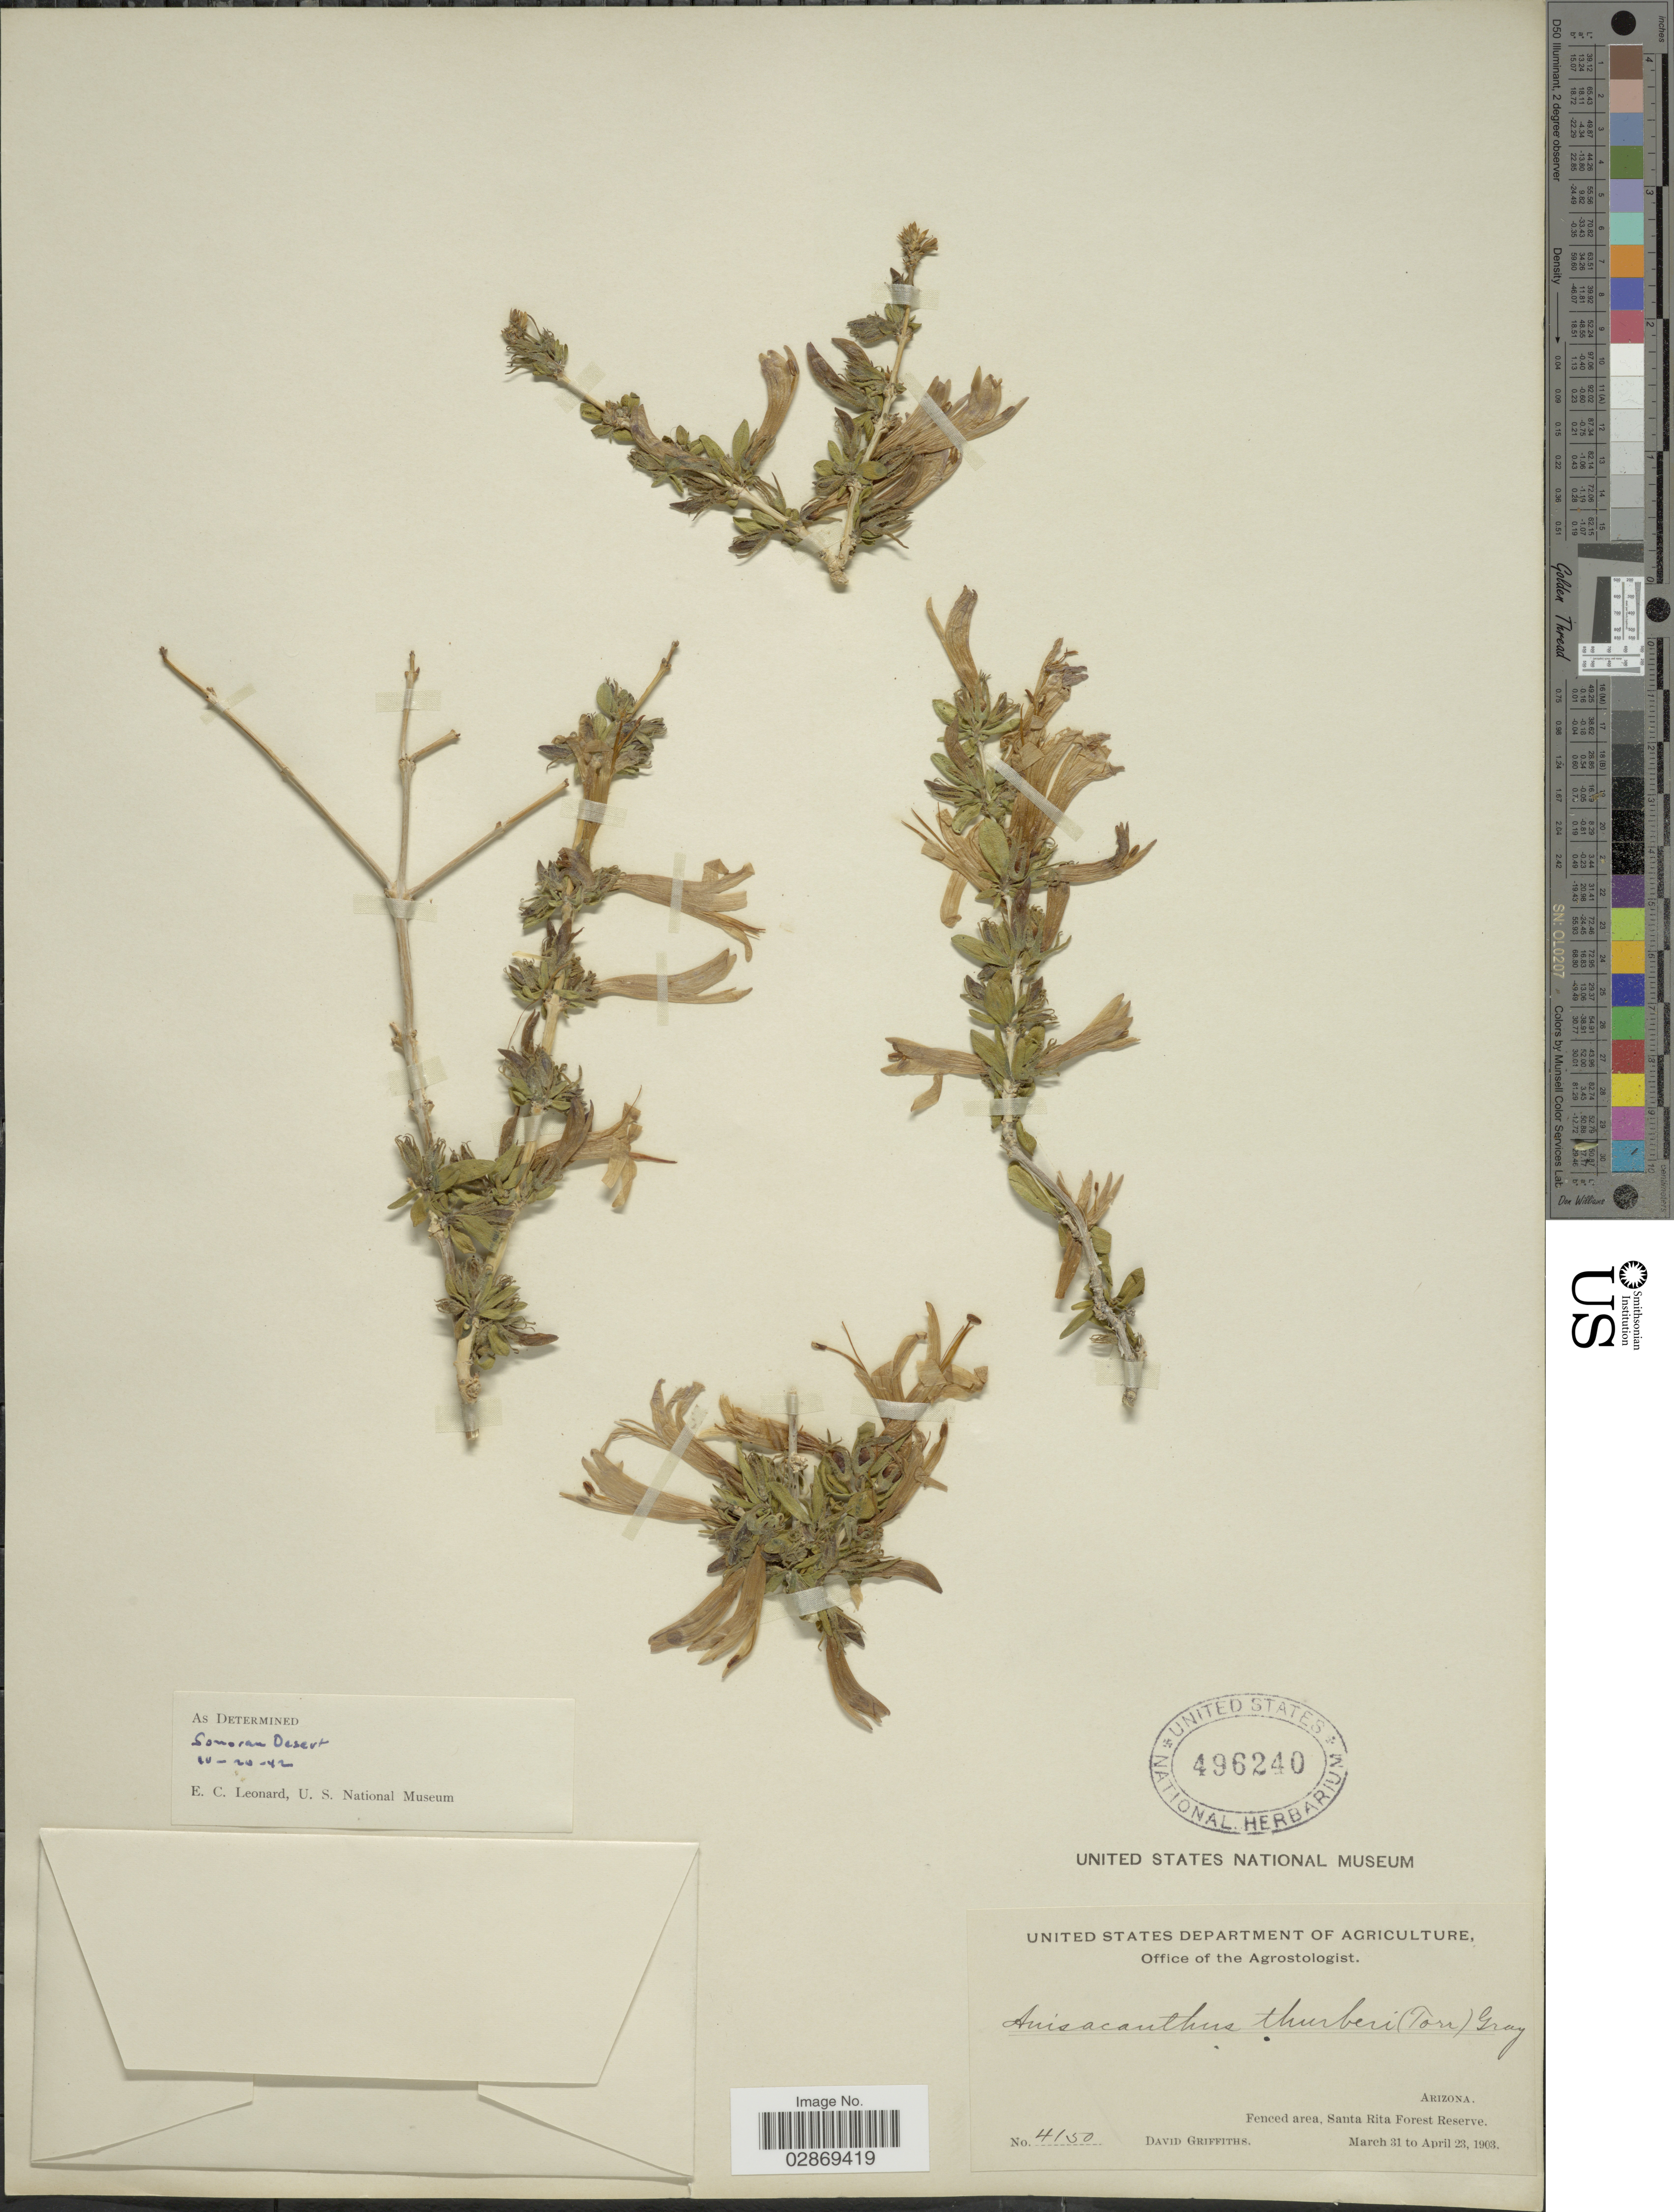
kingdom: Plantae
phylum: Tracheophyta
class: Magnoliopsida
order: Lamiales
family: Acanthaceae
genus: Anisacanthus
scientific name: Anisacanthus thurberi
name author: (Torr.) A. Gray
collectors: D. Griffiths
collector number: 4150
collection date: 1903-03-31/1903-04-23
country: United States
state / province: Arizona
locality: Fenced area, Santa Rita Forest Reserve.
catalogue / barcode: US 496240